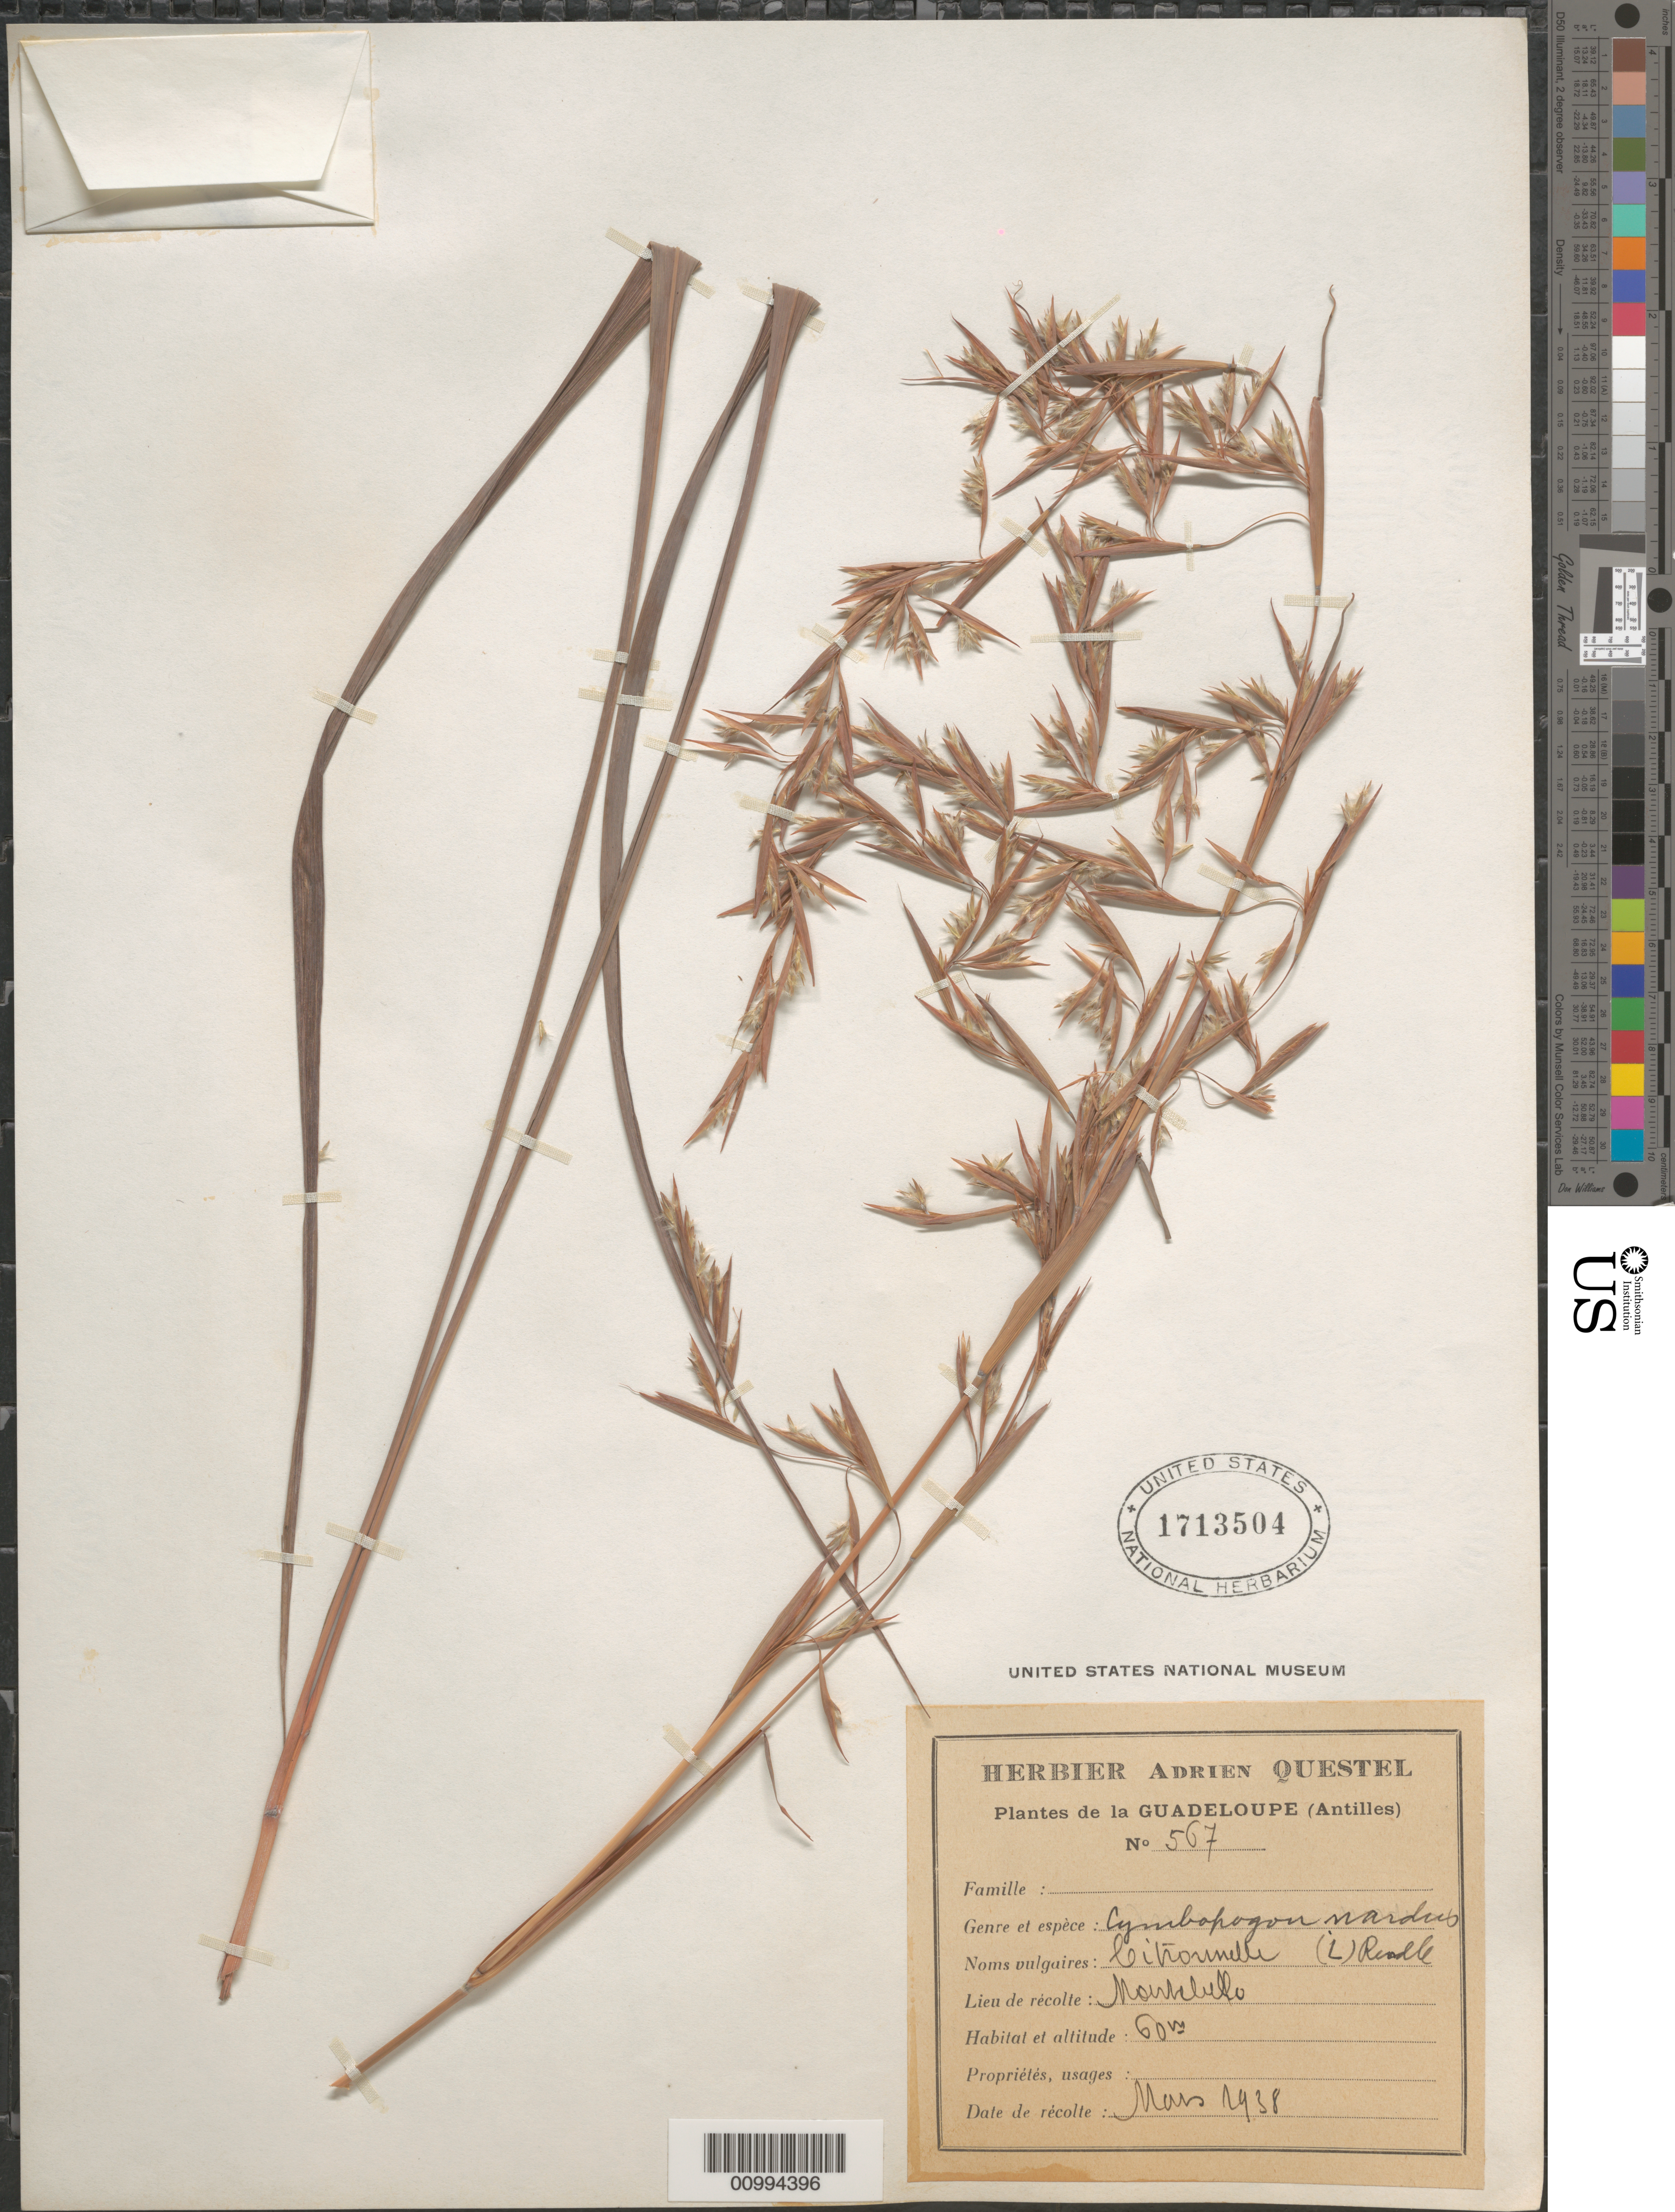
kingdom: Plantae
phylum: Tracheophyta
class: Liliopsida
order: Poales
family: Poaceae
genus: Cymbopogon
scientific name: Cymbopogon nardus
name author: (L.) Rendle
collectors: A. Questel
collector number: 567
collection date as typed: Mar 1938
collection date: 1938-03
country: Guadeloupe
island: Basse Terre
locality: Montebello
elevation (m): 60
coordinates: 0 N, 0 E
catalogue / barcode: US 1713504